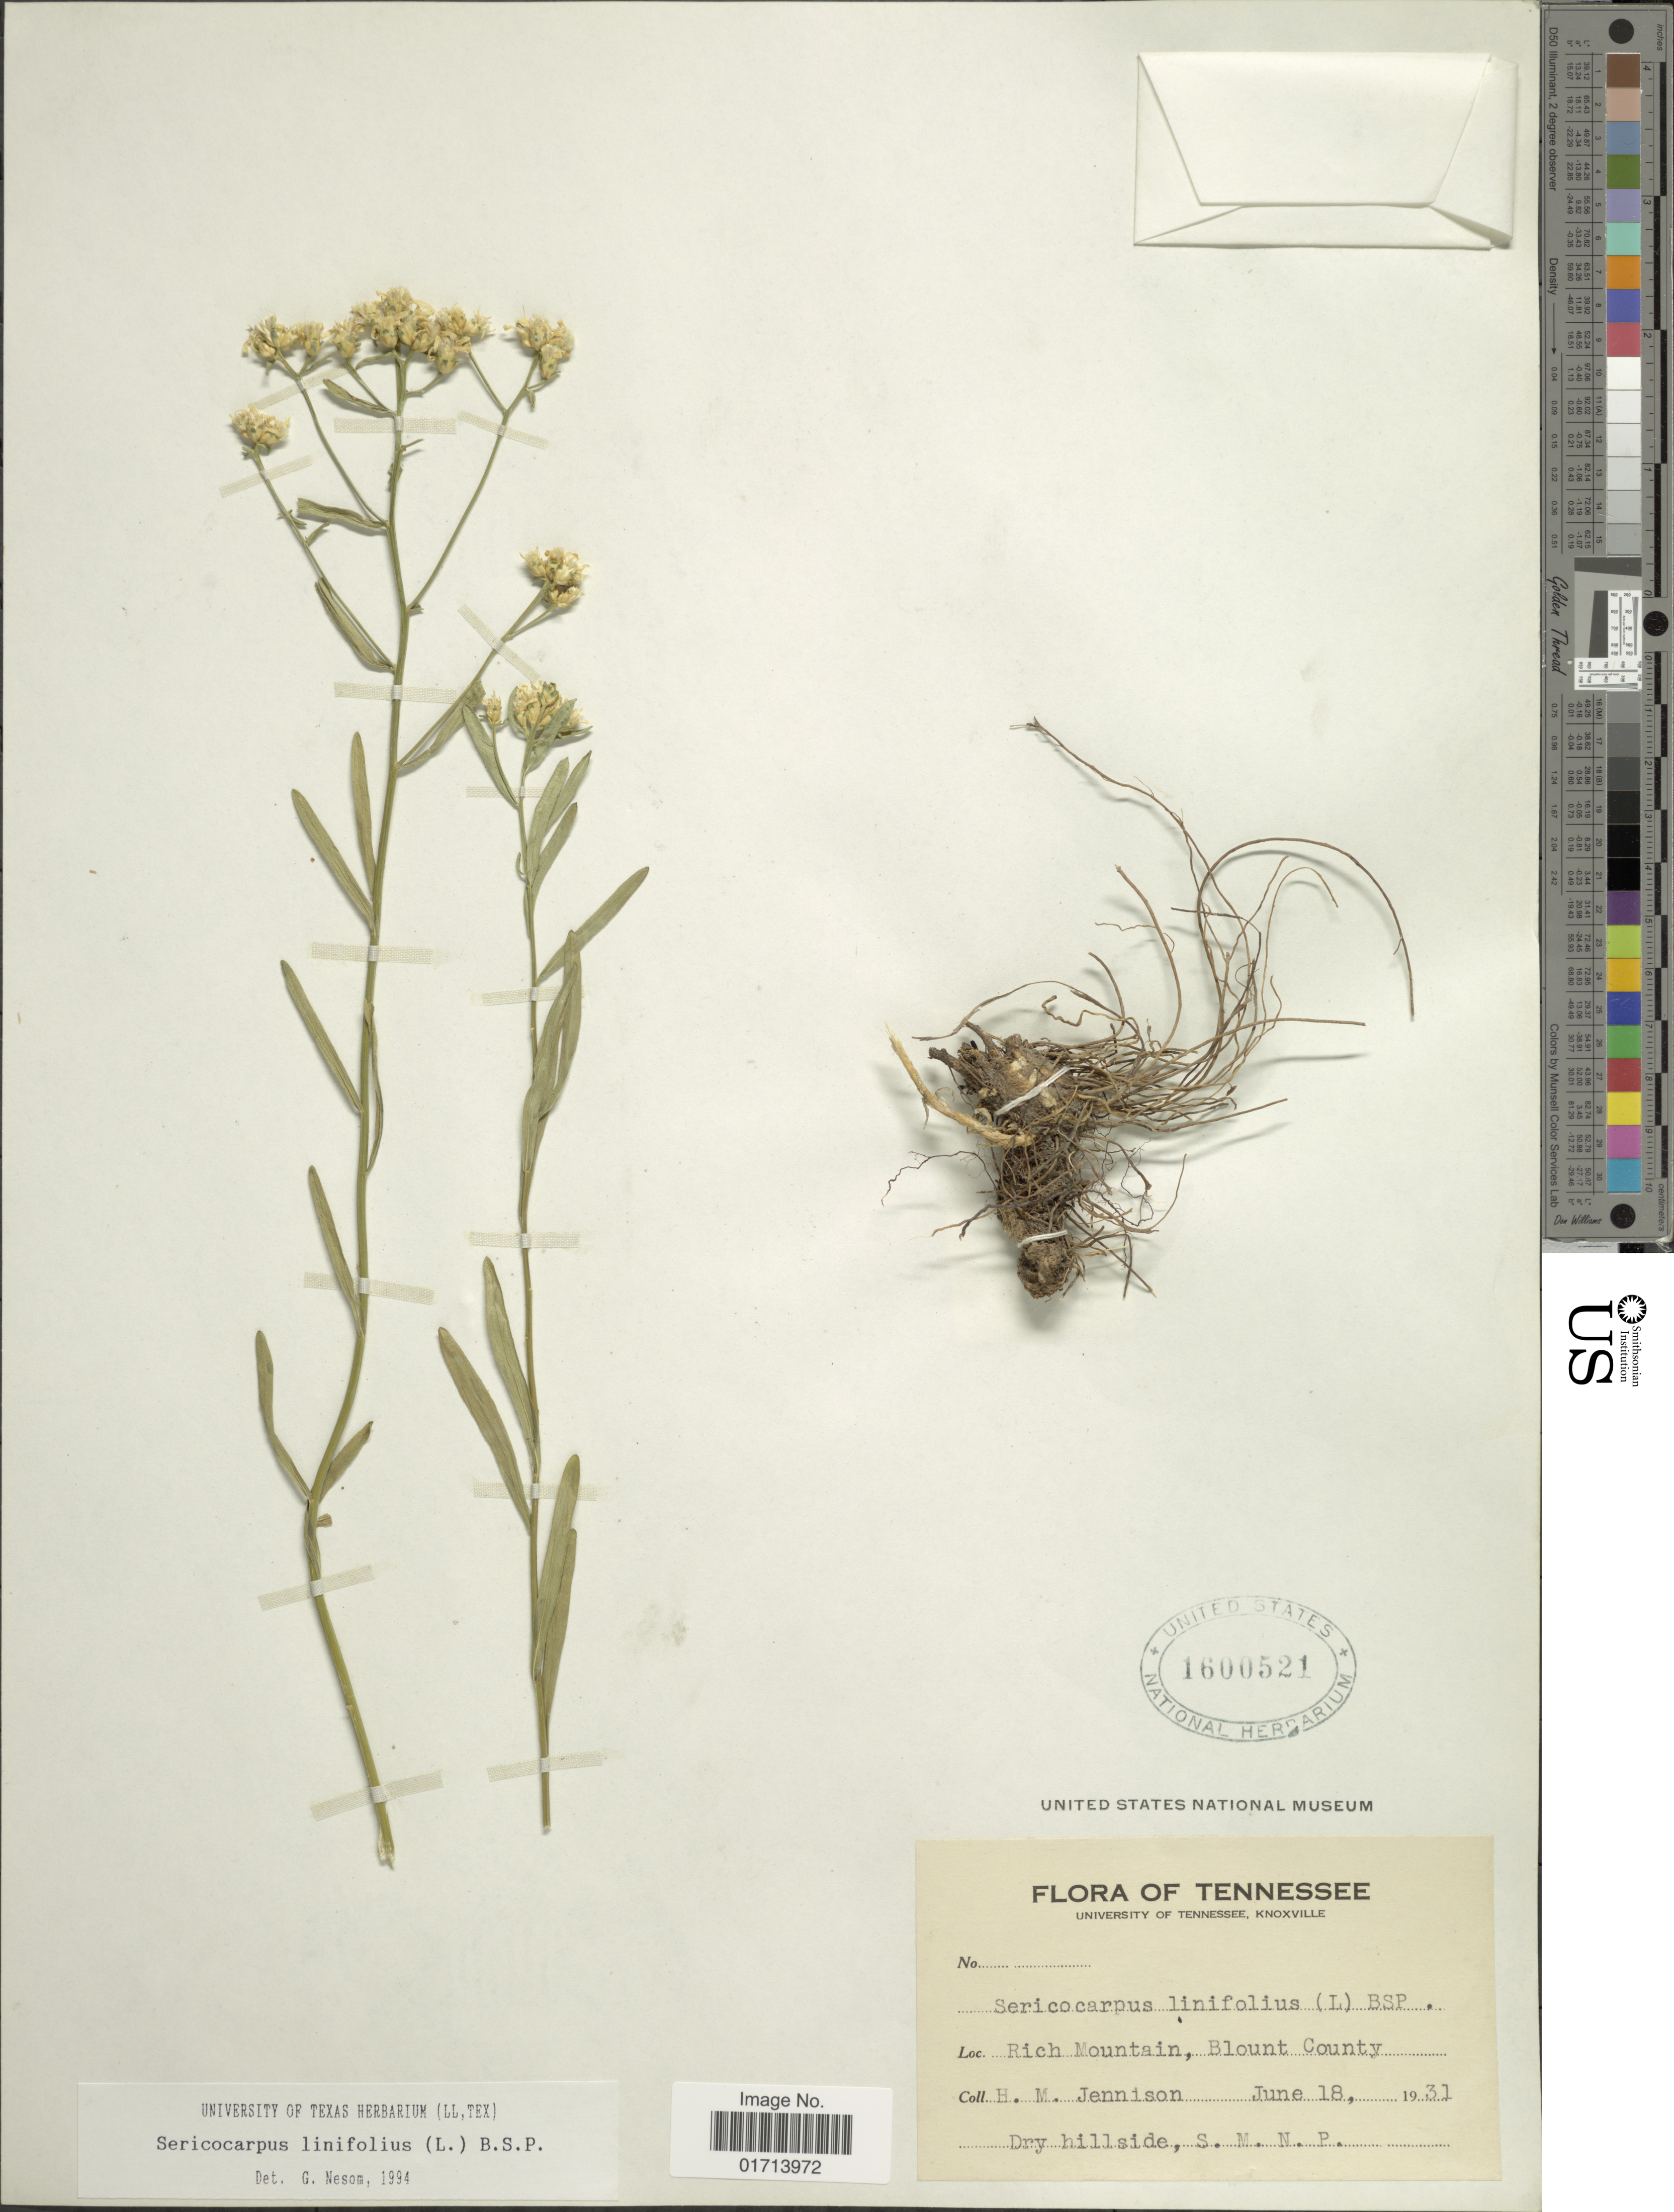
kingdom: Plantae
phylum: Tracheophyta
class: Magnoliopsida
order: Asterales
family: Asteraceae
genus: Sericocarpus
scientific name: Sericocarpus linifolius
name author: (L.) Britton, Stearns & Poggenb.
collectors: H. Jennison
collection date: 1931-06-18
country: United States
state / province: Tennessee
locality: Rich Mountain, Blount County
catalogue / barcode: US 1600521